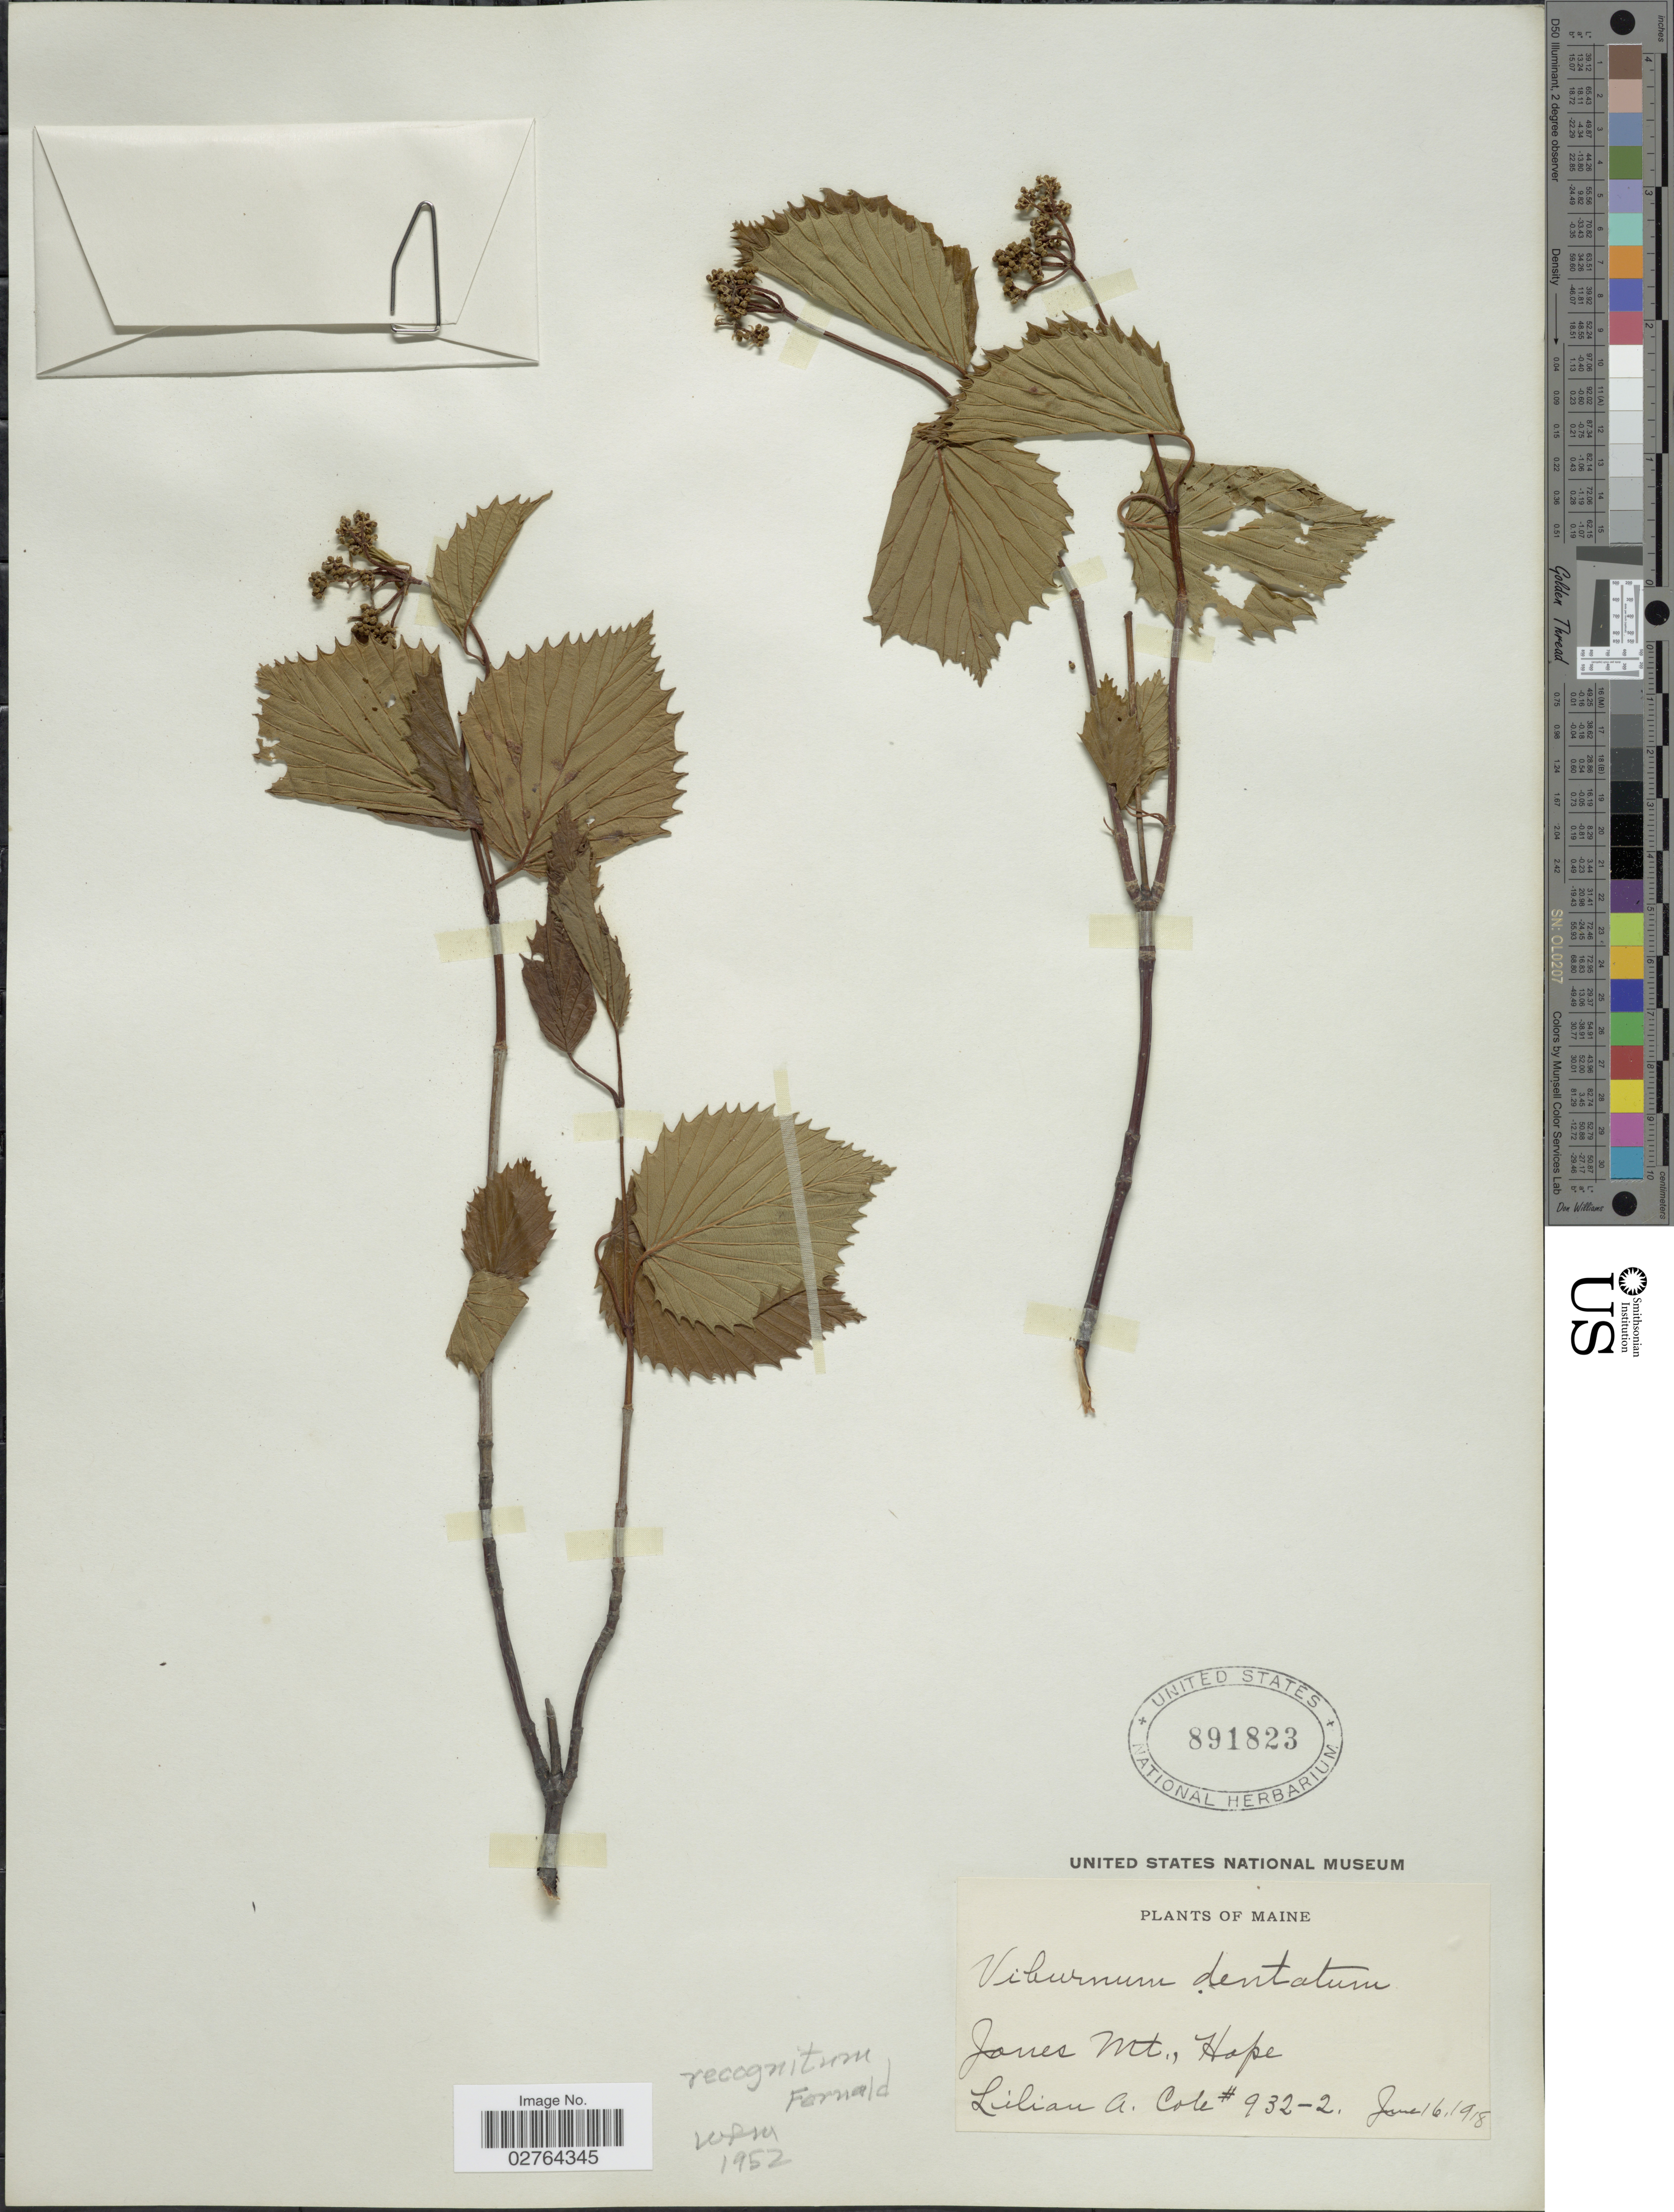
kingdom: Plantae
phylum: Tracheophyta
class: Magnoliopsida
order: Dipsacales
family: Viburnaceae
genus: Viburnum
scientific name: Viburnum recognitum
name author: Fernald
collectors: L. A. Cole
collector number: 932-2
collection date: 1918-06-16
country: United States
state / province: Maine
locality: Jones Mt., Hope.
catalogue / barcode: US 891823